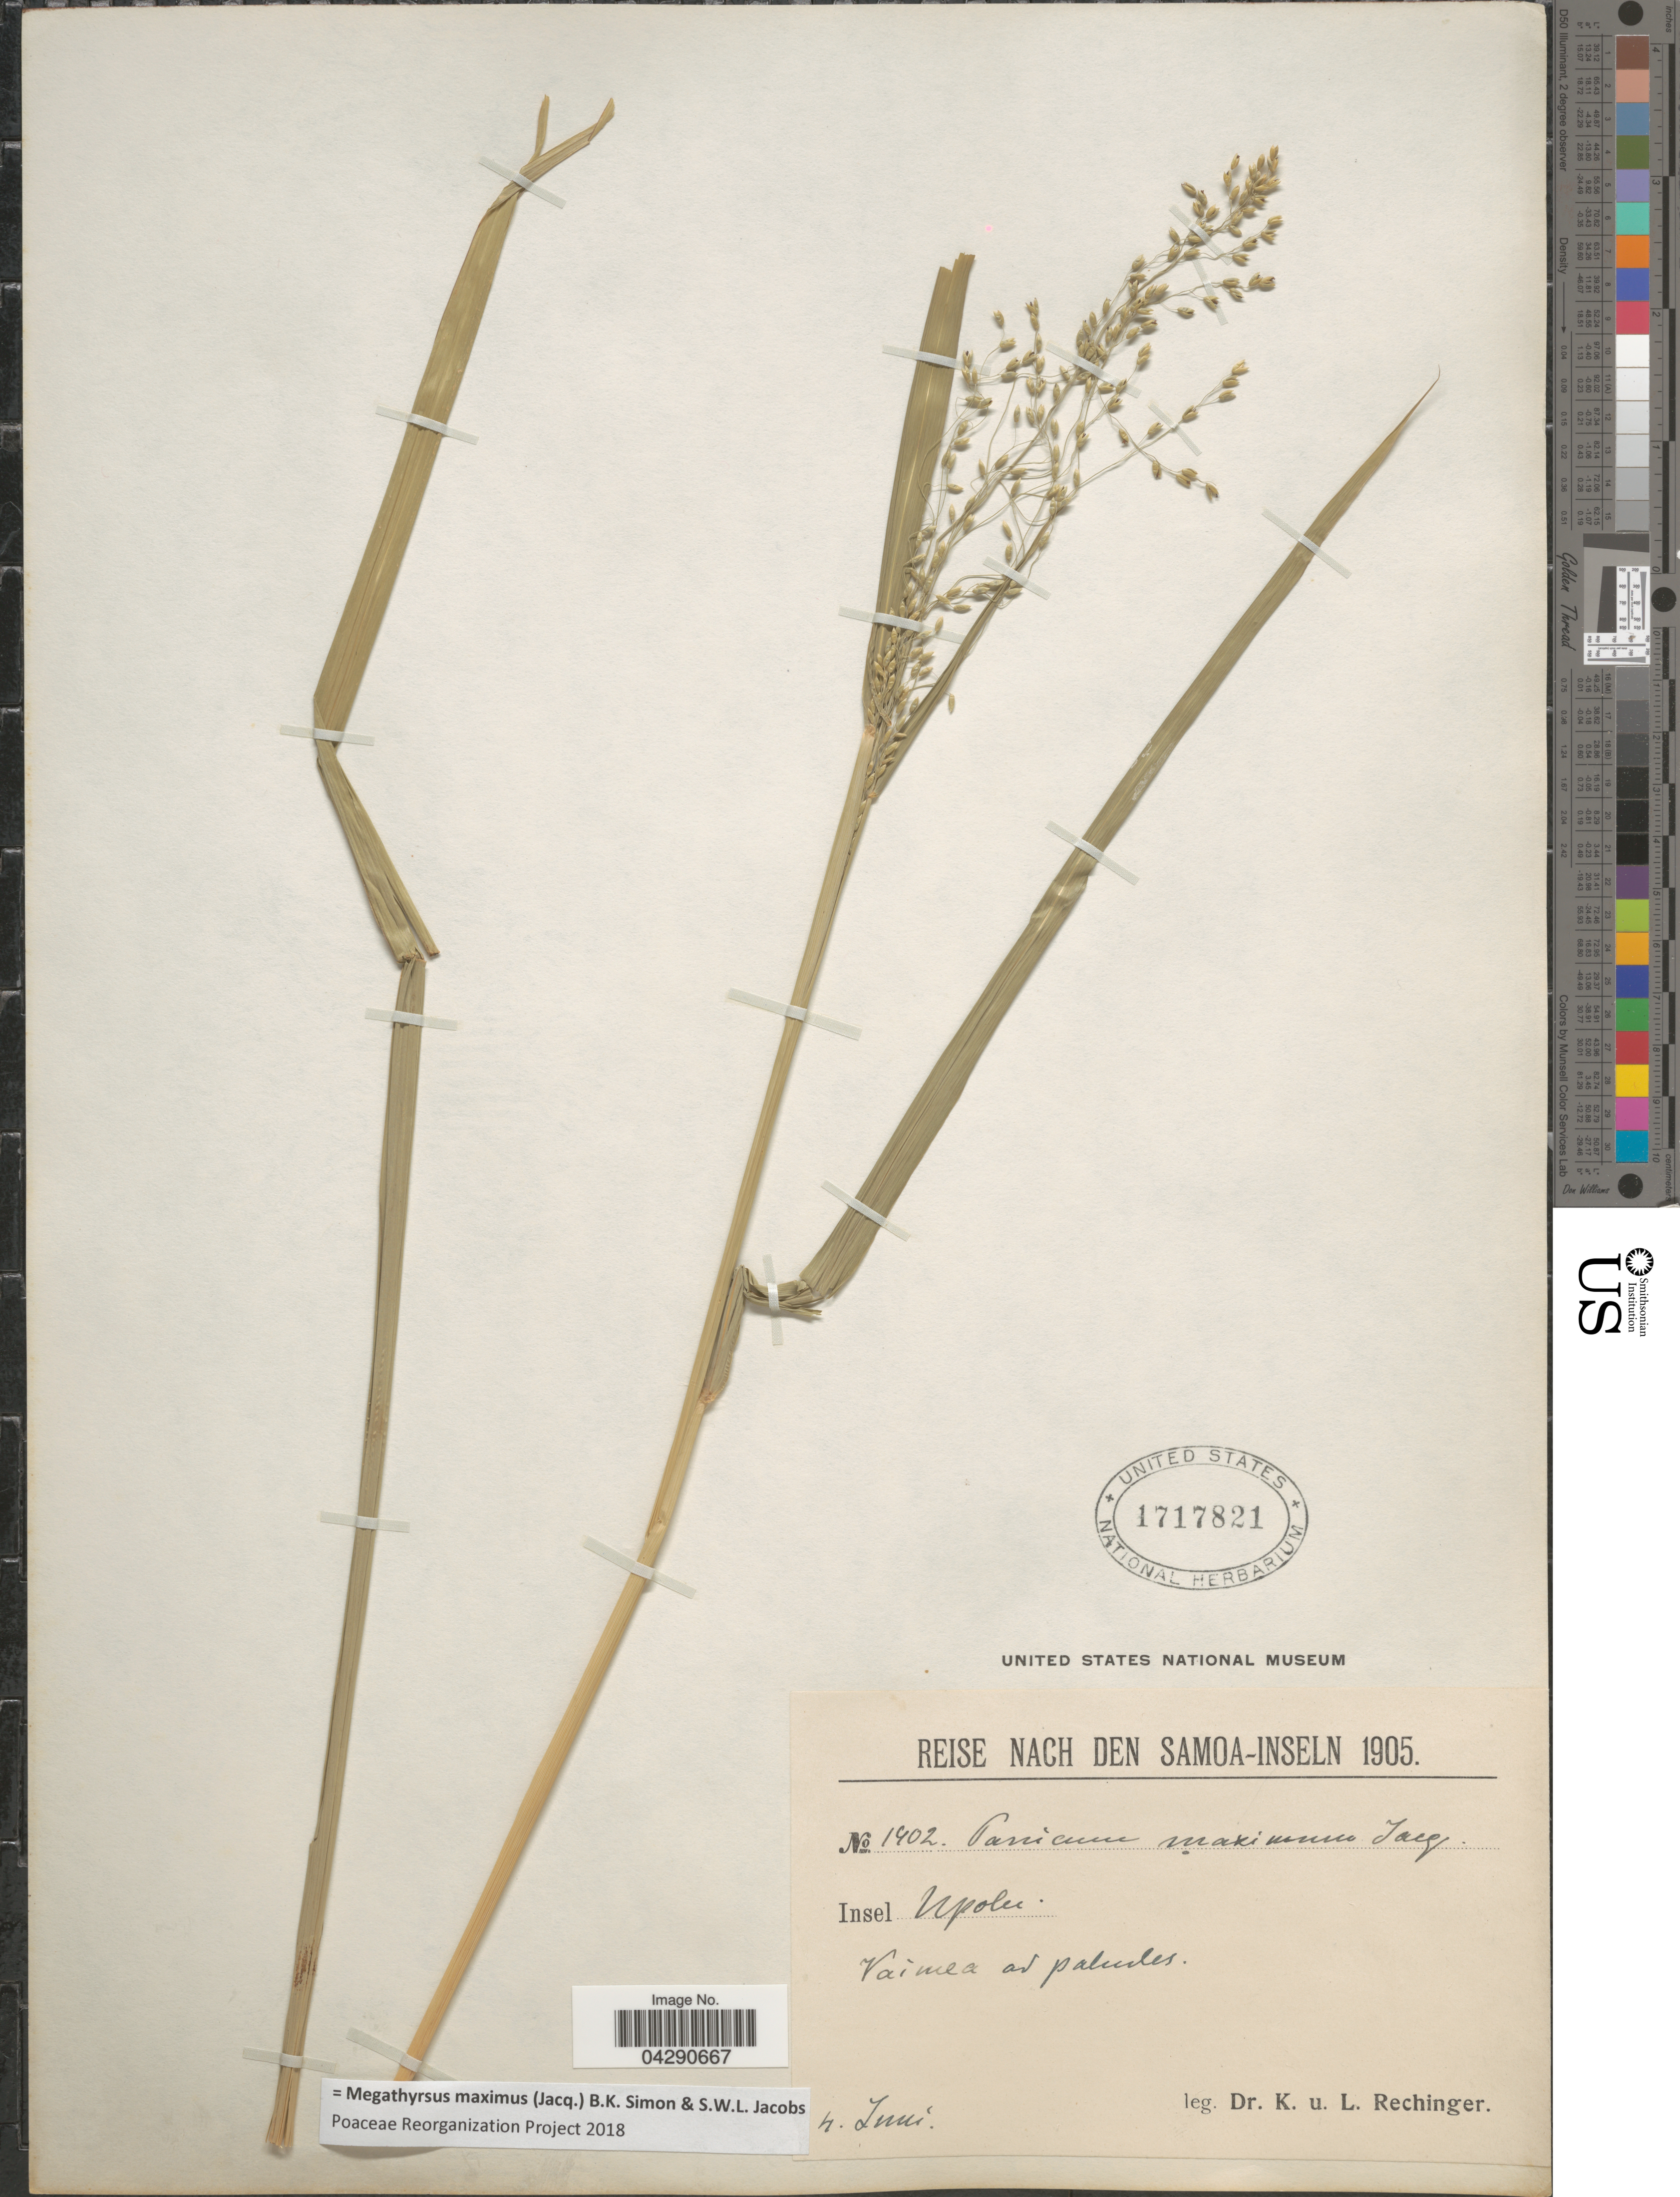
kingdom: Plantae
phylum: Tracheophyta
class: Liliopsida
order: Poales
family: Poaceae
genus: Megathyrsus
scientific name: Megathyrsus maximus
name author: (Jacq.) B.K. Simon & S.W.L. Jacobs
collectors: K. Rechinger & L. Rechinger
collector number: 1902*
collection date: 1905-06-04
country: Samoa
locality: Reise nach den Samoa-Inseln 1905. Insel Upolu.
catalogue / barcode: US 1717821